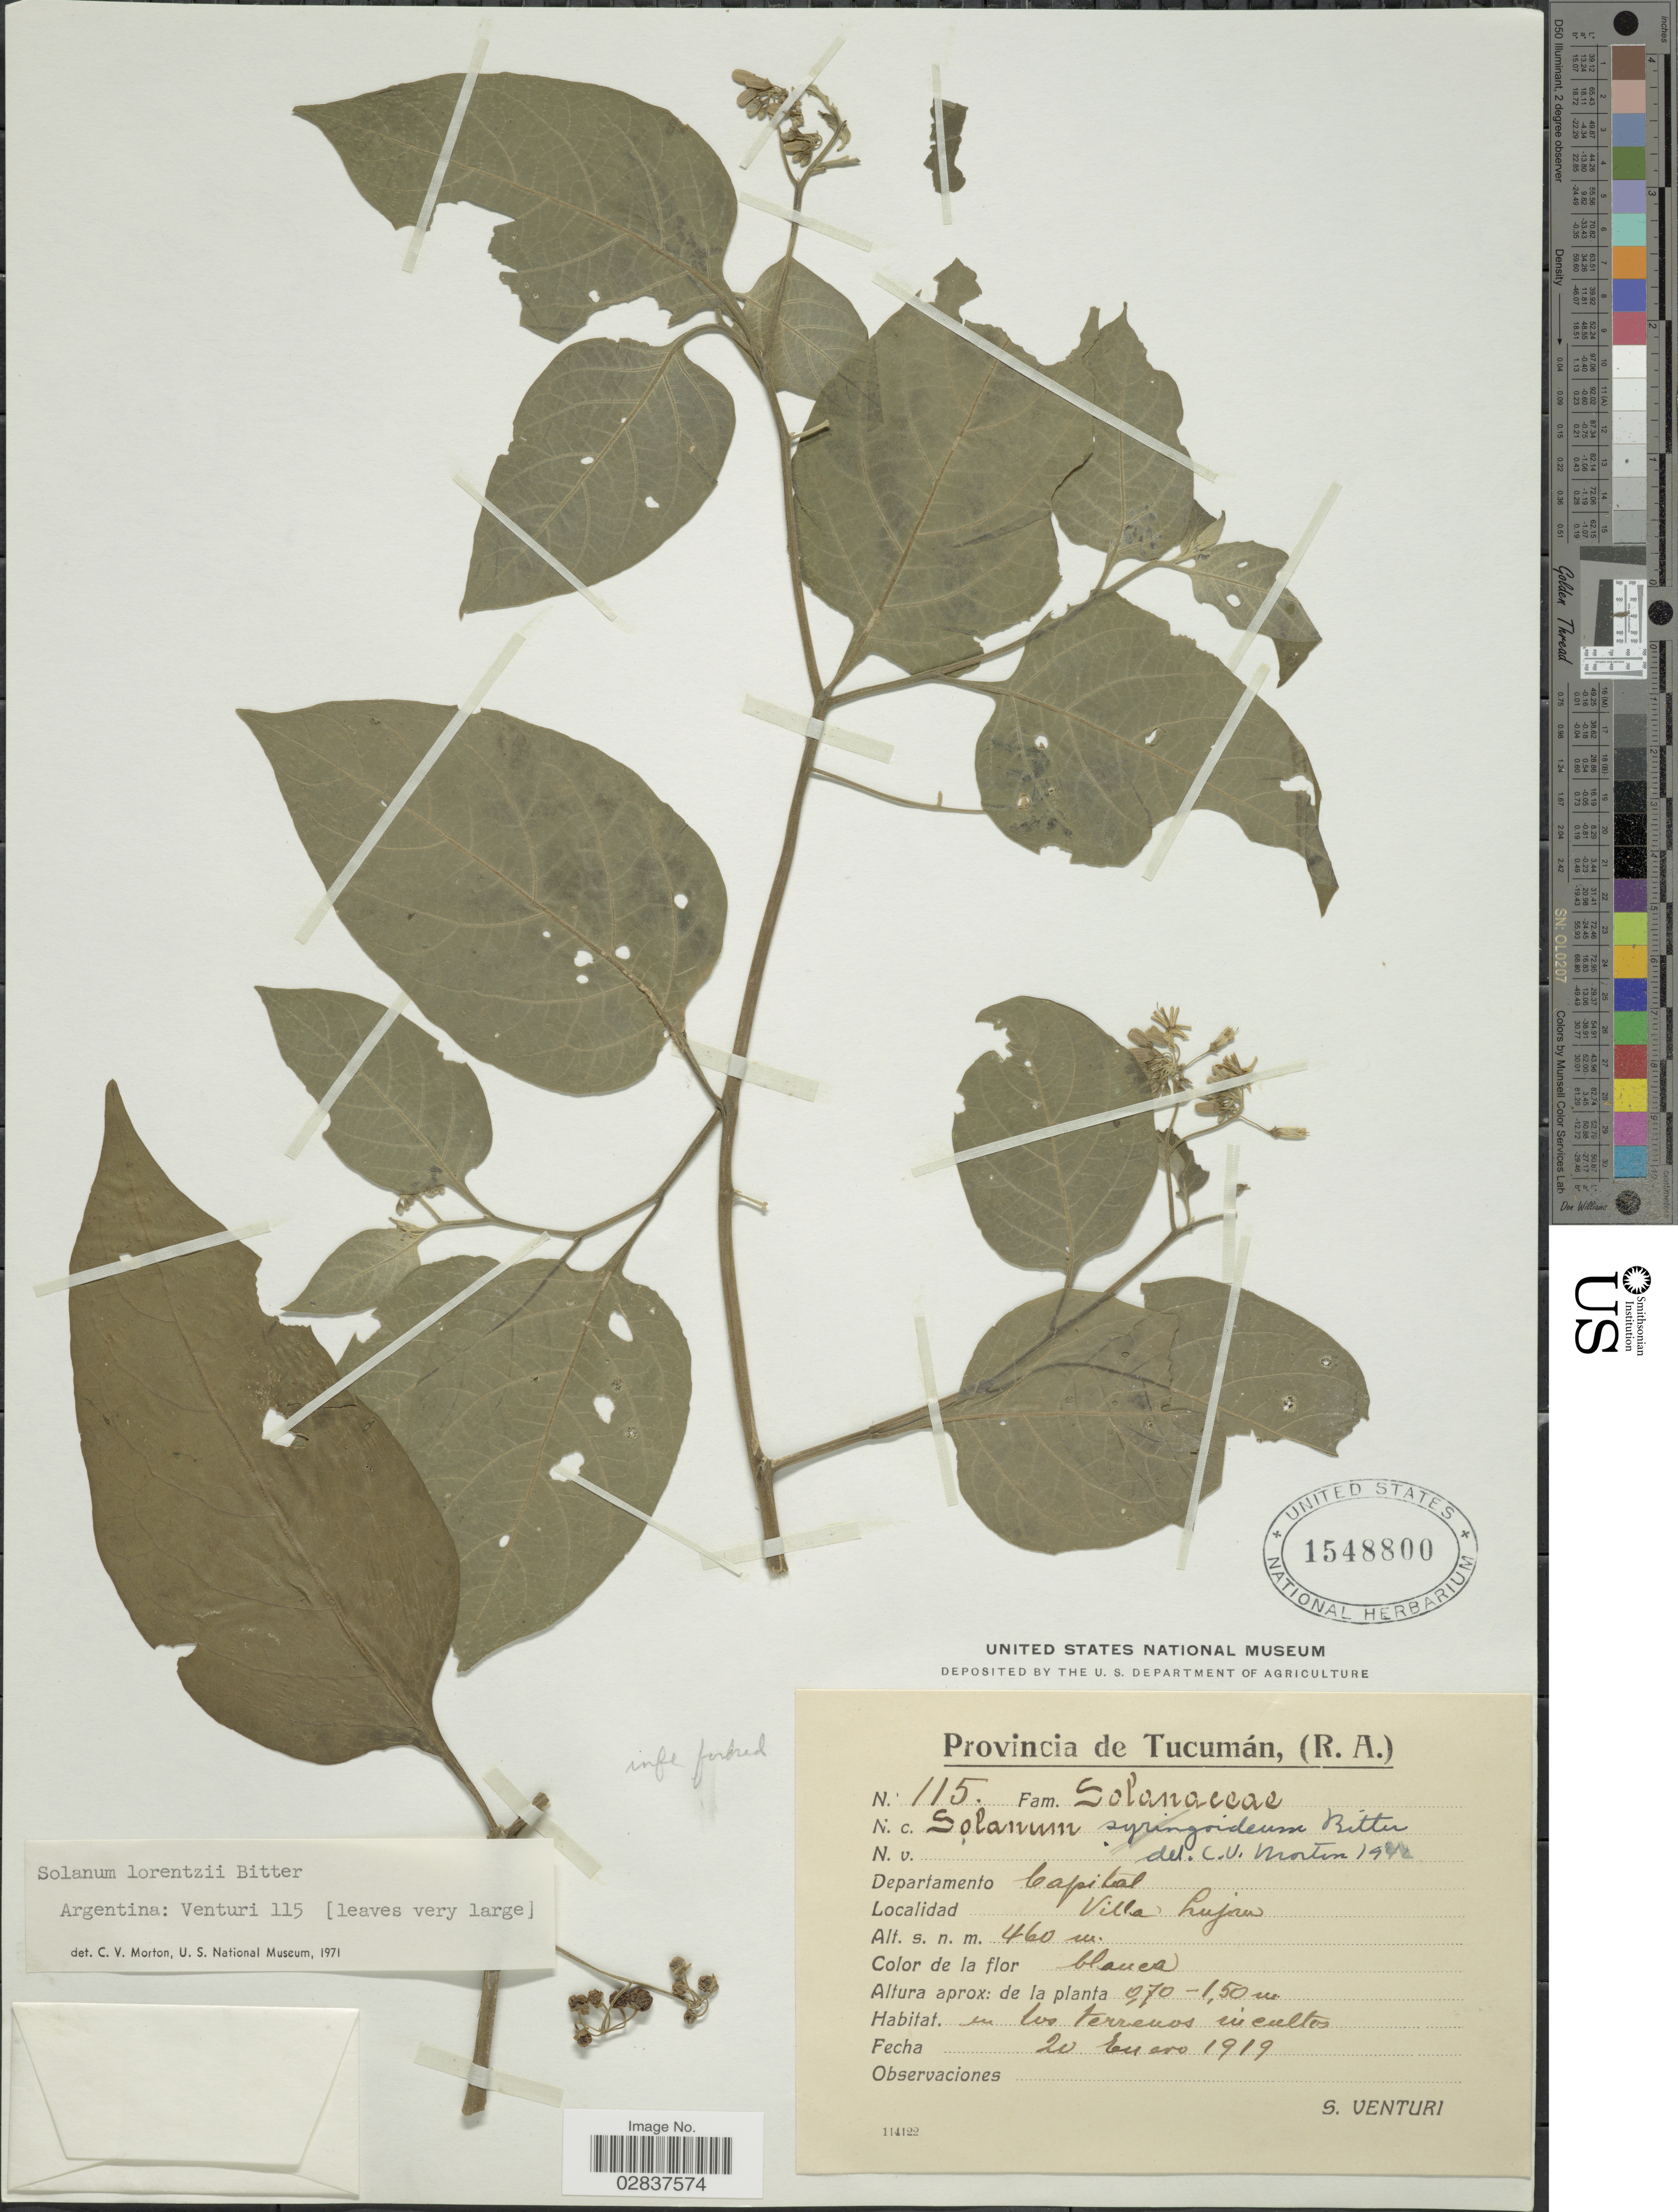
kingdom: Plantae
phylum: Tracheophyta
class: Magnoliopsida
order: Solanales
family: Solanaceae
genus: Solanum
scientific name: Solanum lorentzii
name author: Bitter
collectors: S. Venturi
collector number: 115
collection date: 1919-01-20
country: Argentina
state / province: Tucuman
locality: (R.A.). Departamento Capital, Villa Lujan.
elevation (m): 460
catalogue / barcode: US 1548800